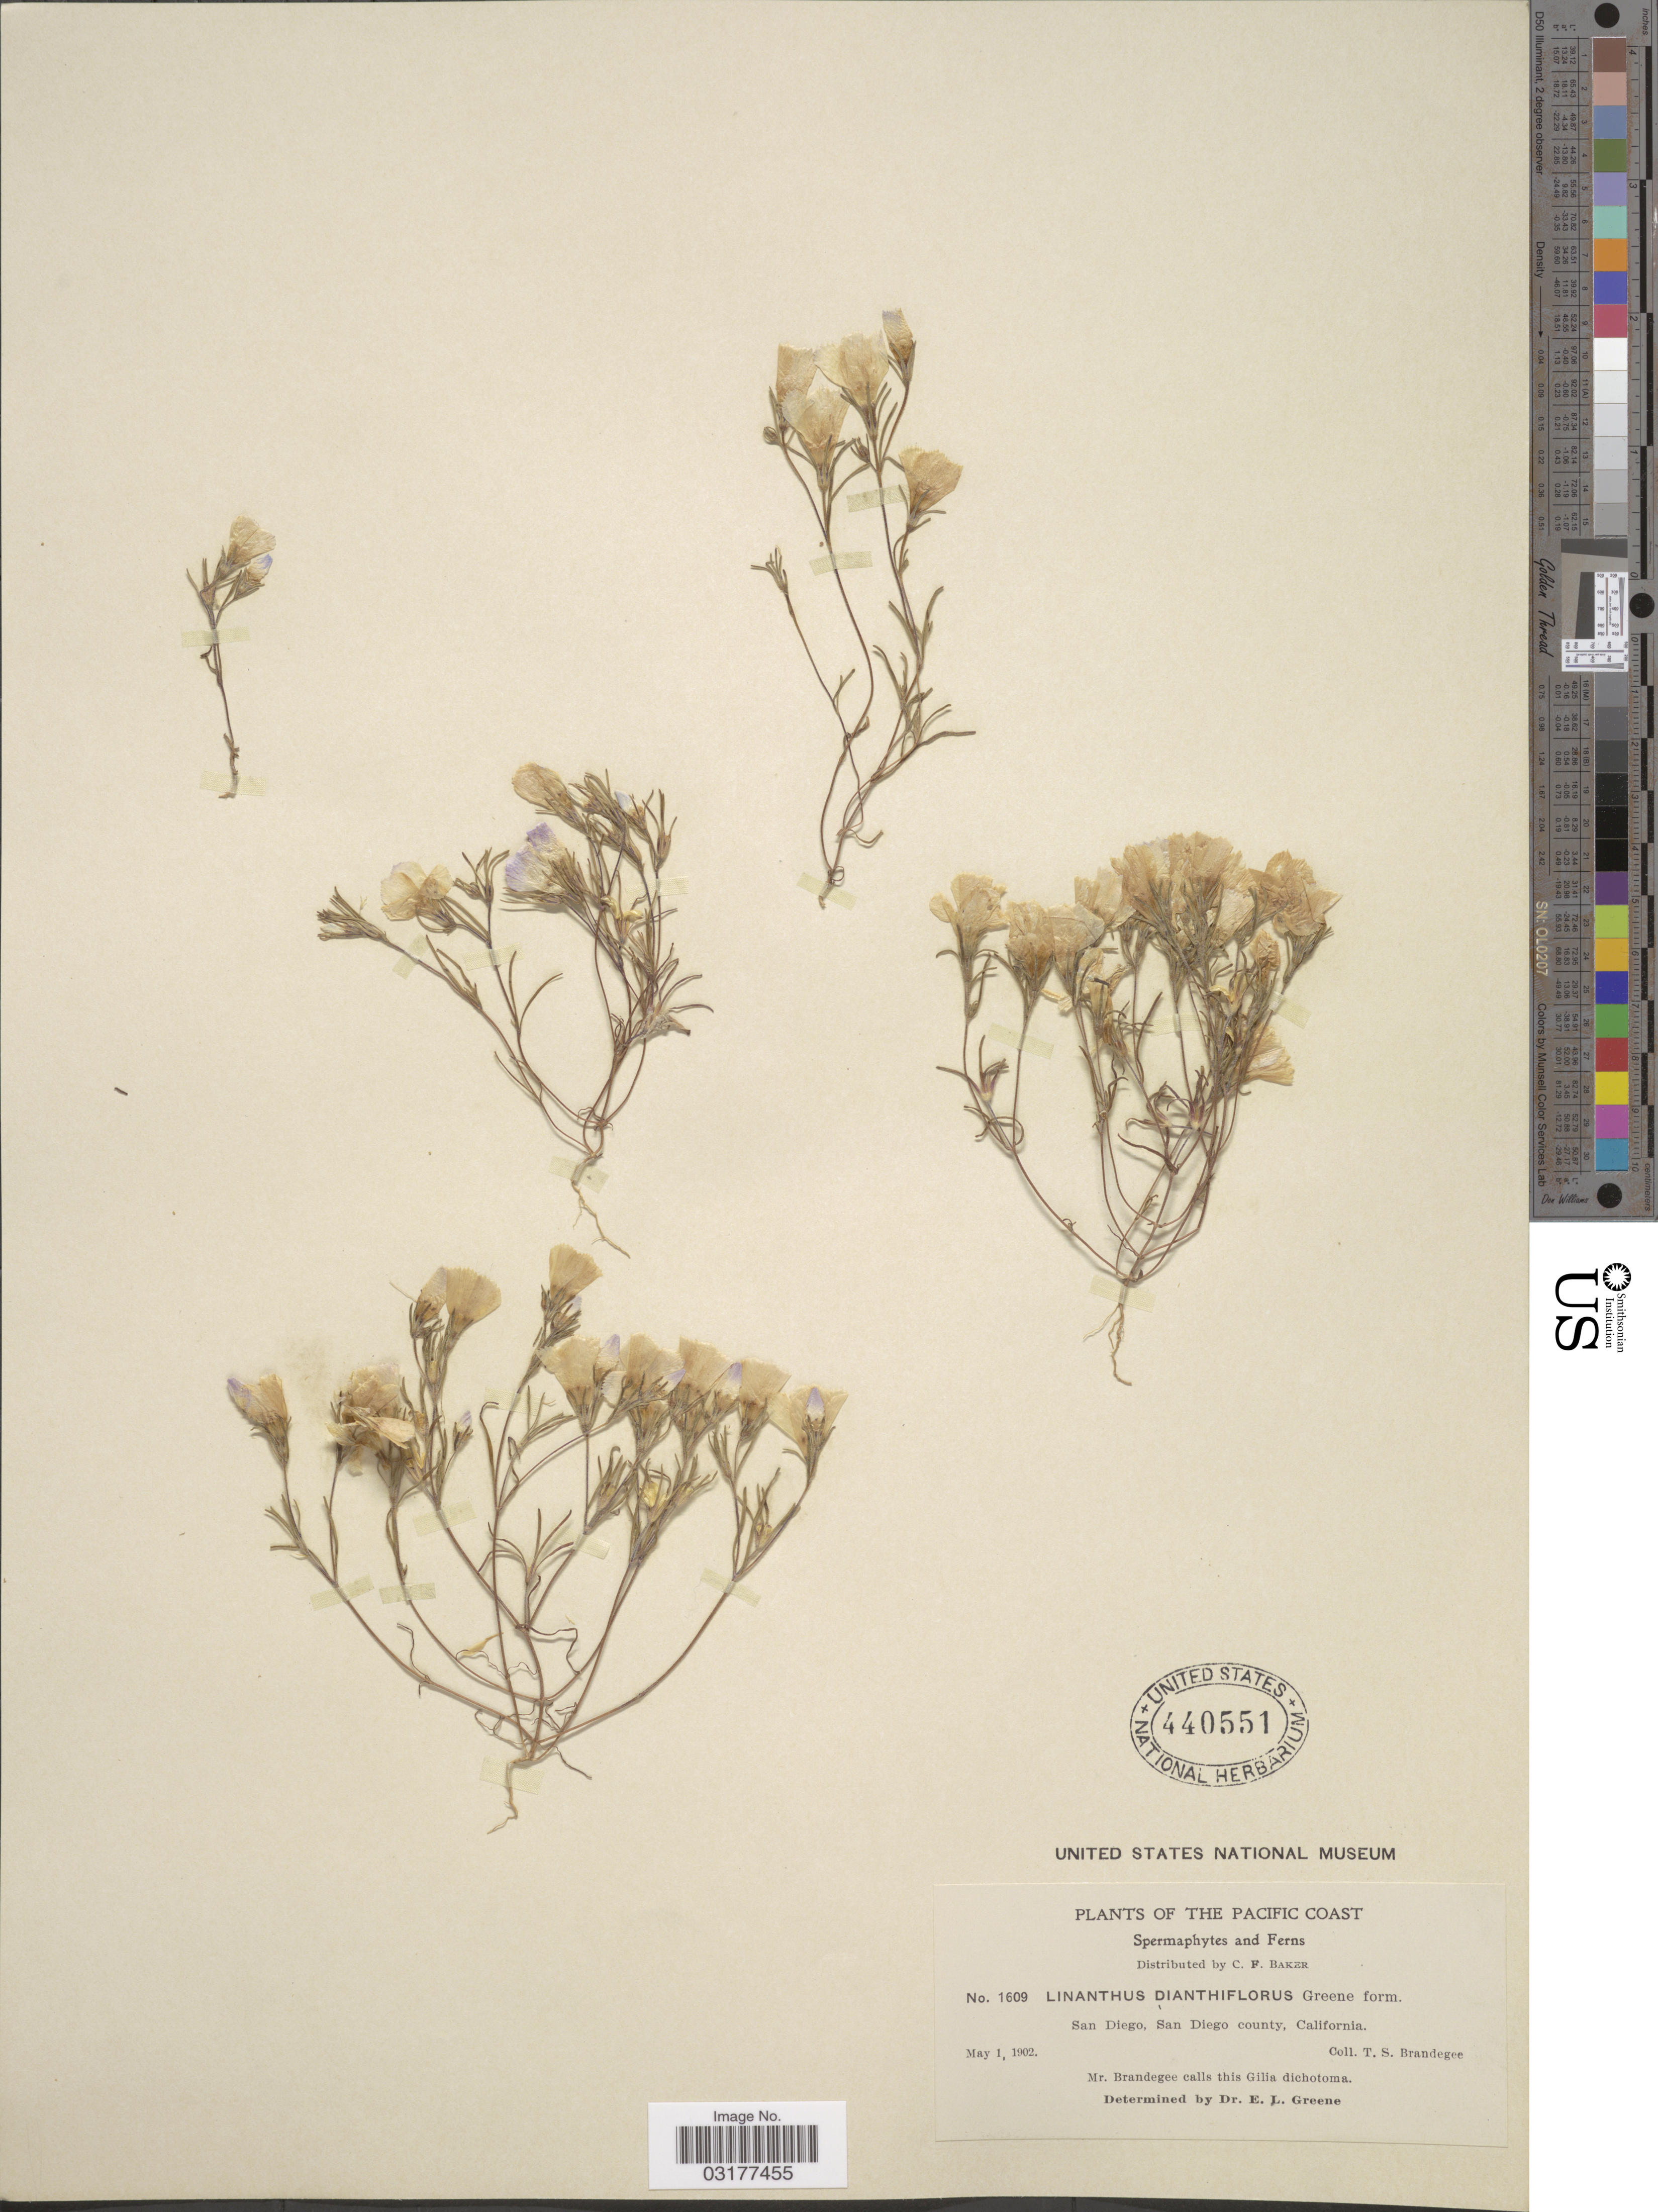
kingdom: Plantae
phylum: Tracheophyta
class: Magnoliopsida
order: Ericales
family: Polemoniaceae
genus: Linanthus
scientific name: Linanthus dianthiflorus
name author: (Benth.) Greene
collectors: T. S. Brandegee (herbarium)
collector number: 1609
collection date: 1902-05-01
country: United States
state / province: California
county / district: San Diego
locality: The Pacific Coast. San Diego, San Diego county.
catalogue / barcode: US 440551